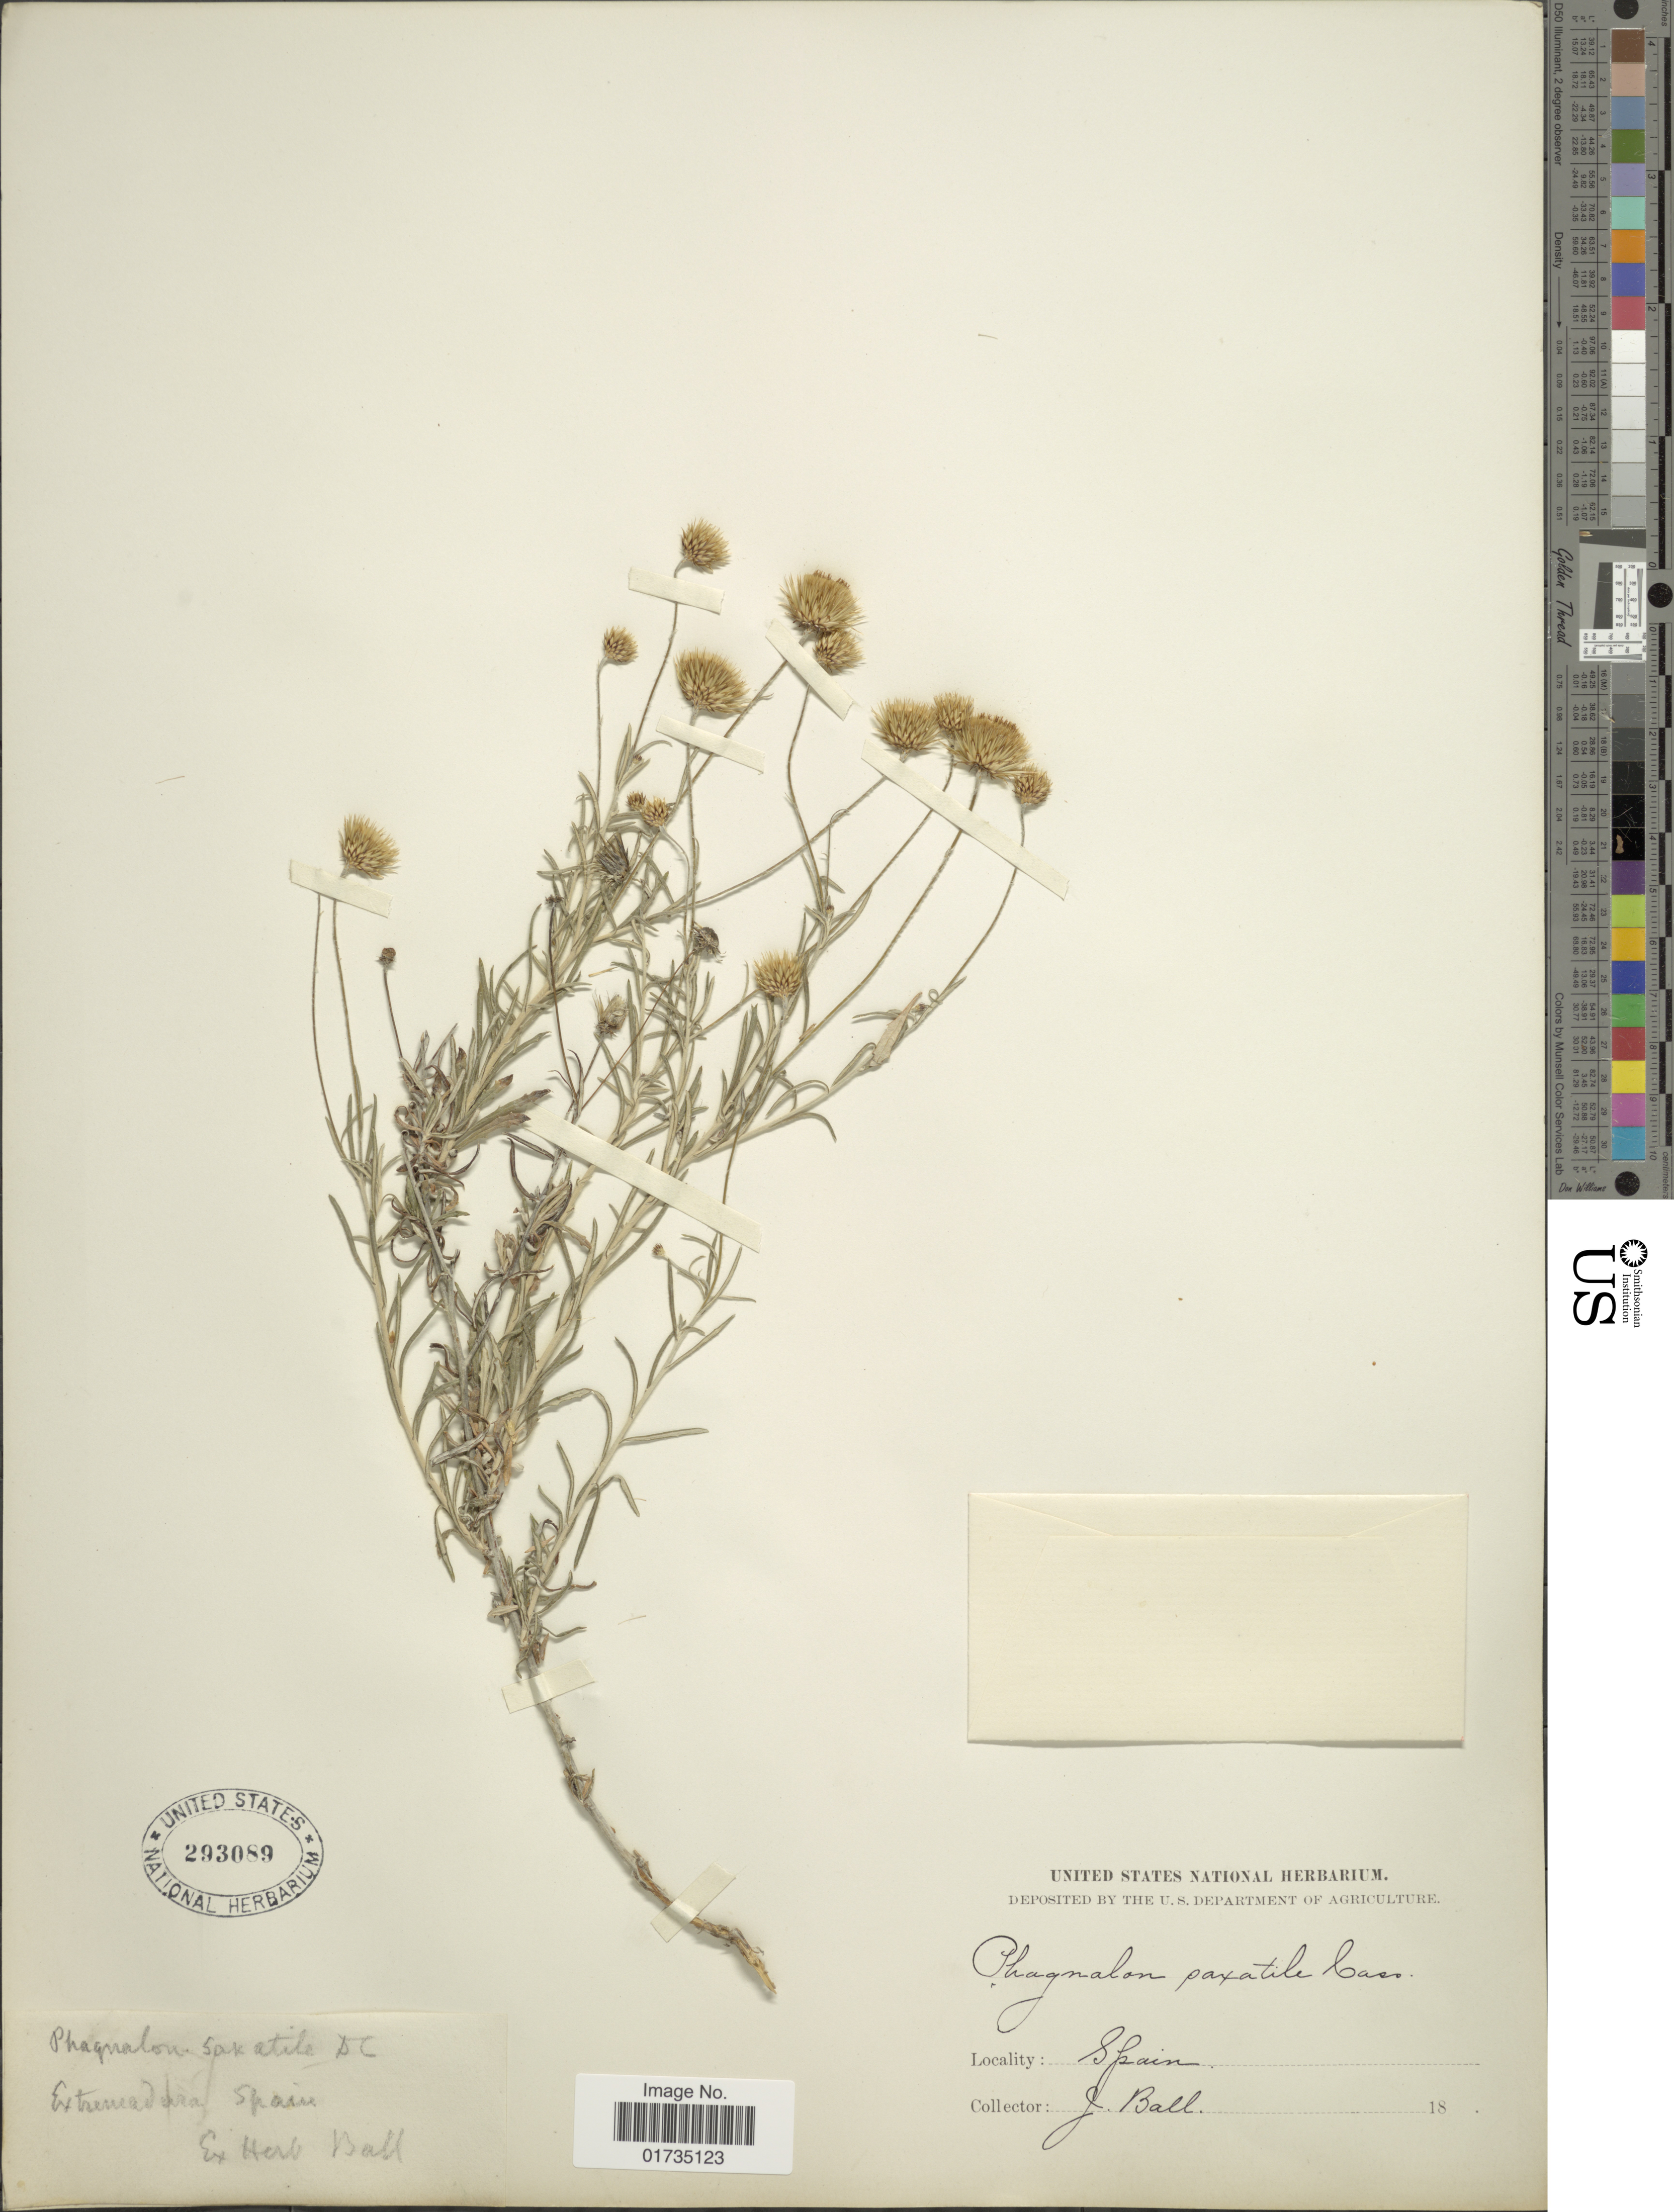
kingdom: Plantae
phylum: Tracheophyta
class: Magnoliopsida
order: Asterales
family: Asteraceae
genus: Phagnalon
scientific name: Phagnalon saxatile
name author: Cass.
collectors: J. Ball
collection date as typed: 18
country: Spain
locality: Extreneadara, Spain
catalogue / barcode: US 293089